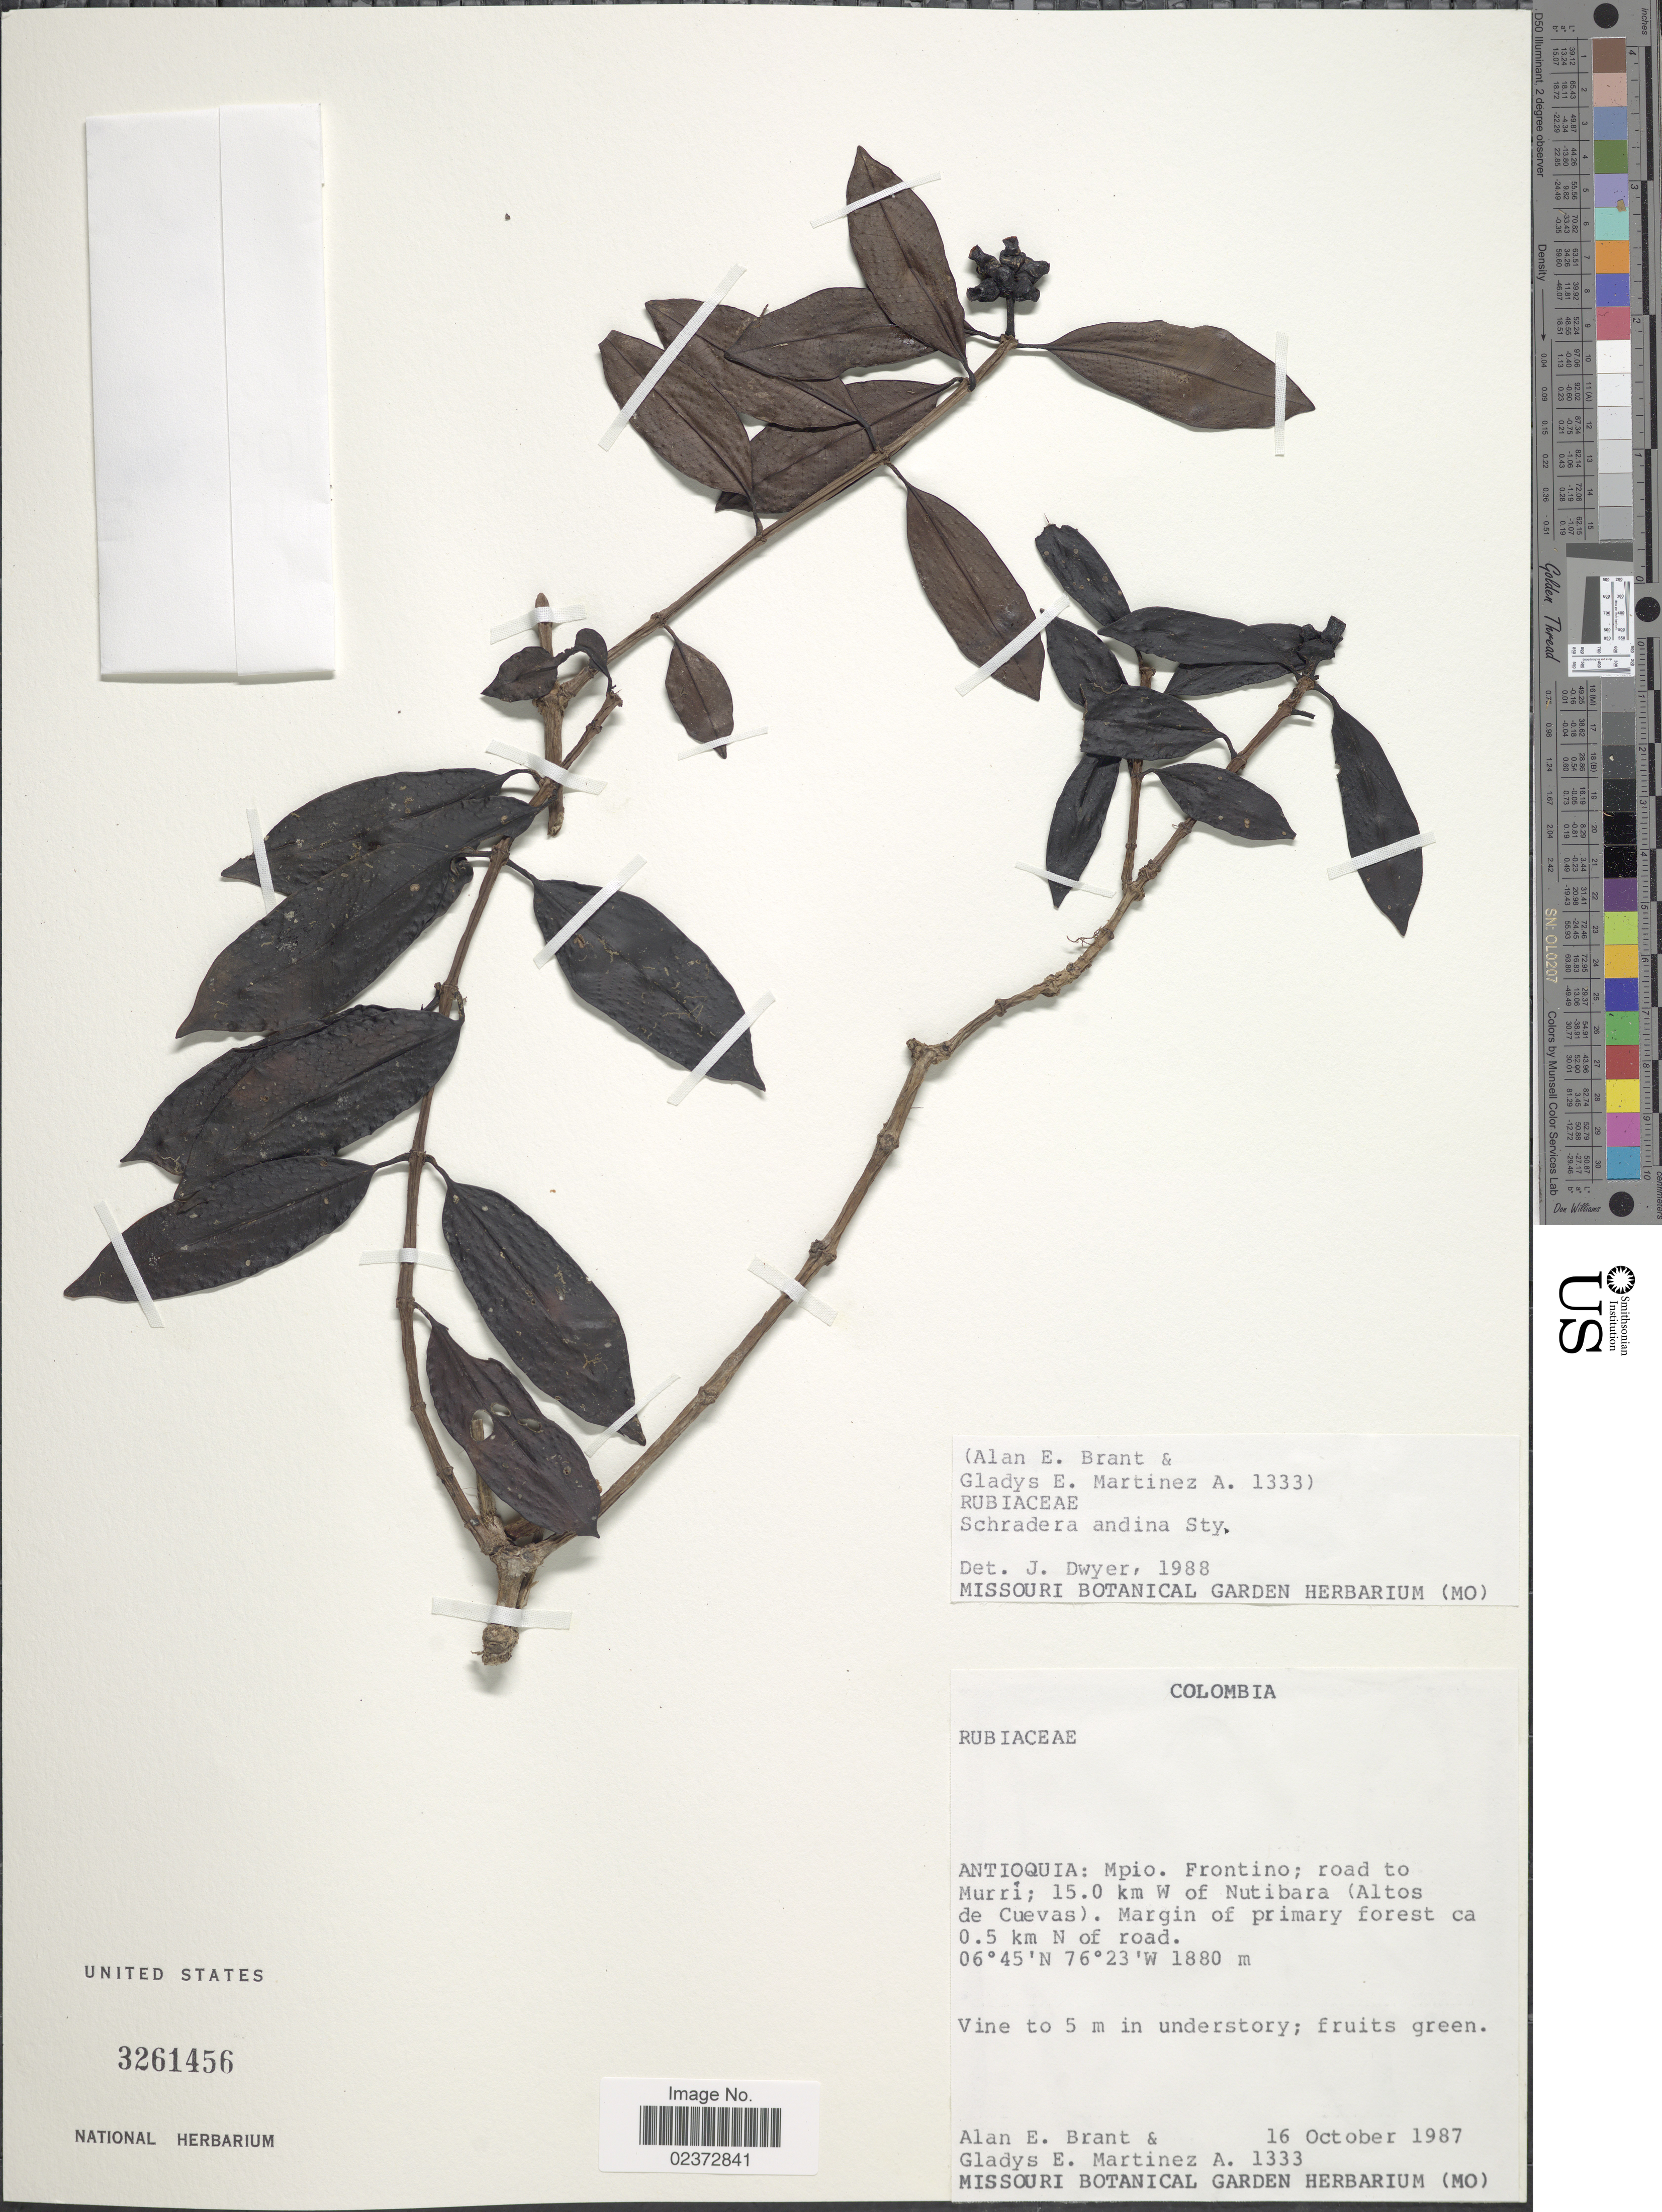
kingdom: Plantae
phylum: Tracheophyta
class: Magnoliopsida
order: Gentianales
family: Rubiaceae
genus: Schradera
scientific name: Schradera andina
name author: Steyerm.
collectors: A. Brant & G. Martfnez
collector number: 1333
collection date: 1987-10-16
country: Colombia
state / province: Antioquia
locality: Mpio Frontino; road to Murri; 15.0 km W of Nutibara (Altos de Cuevas). Margin of primary forest ca. 0.5 km N of road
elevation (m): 1880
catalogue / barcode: US 3261456